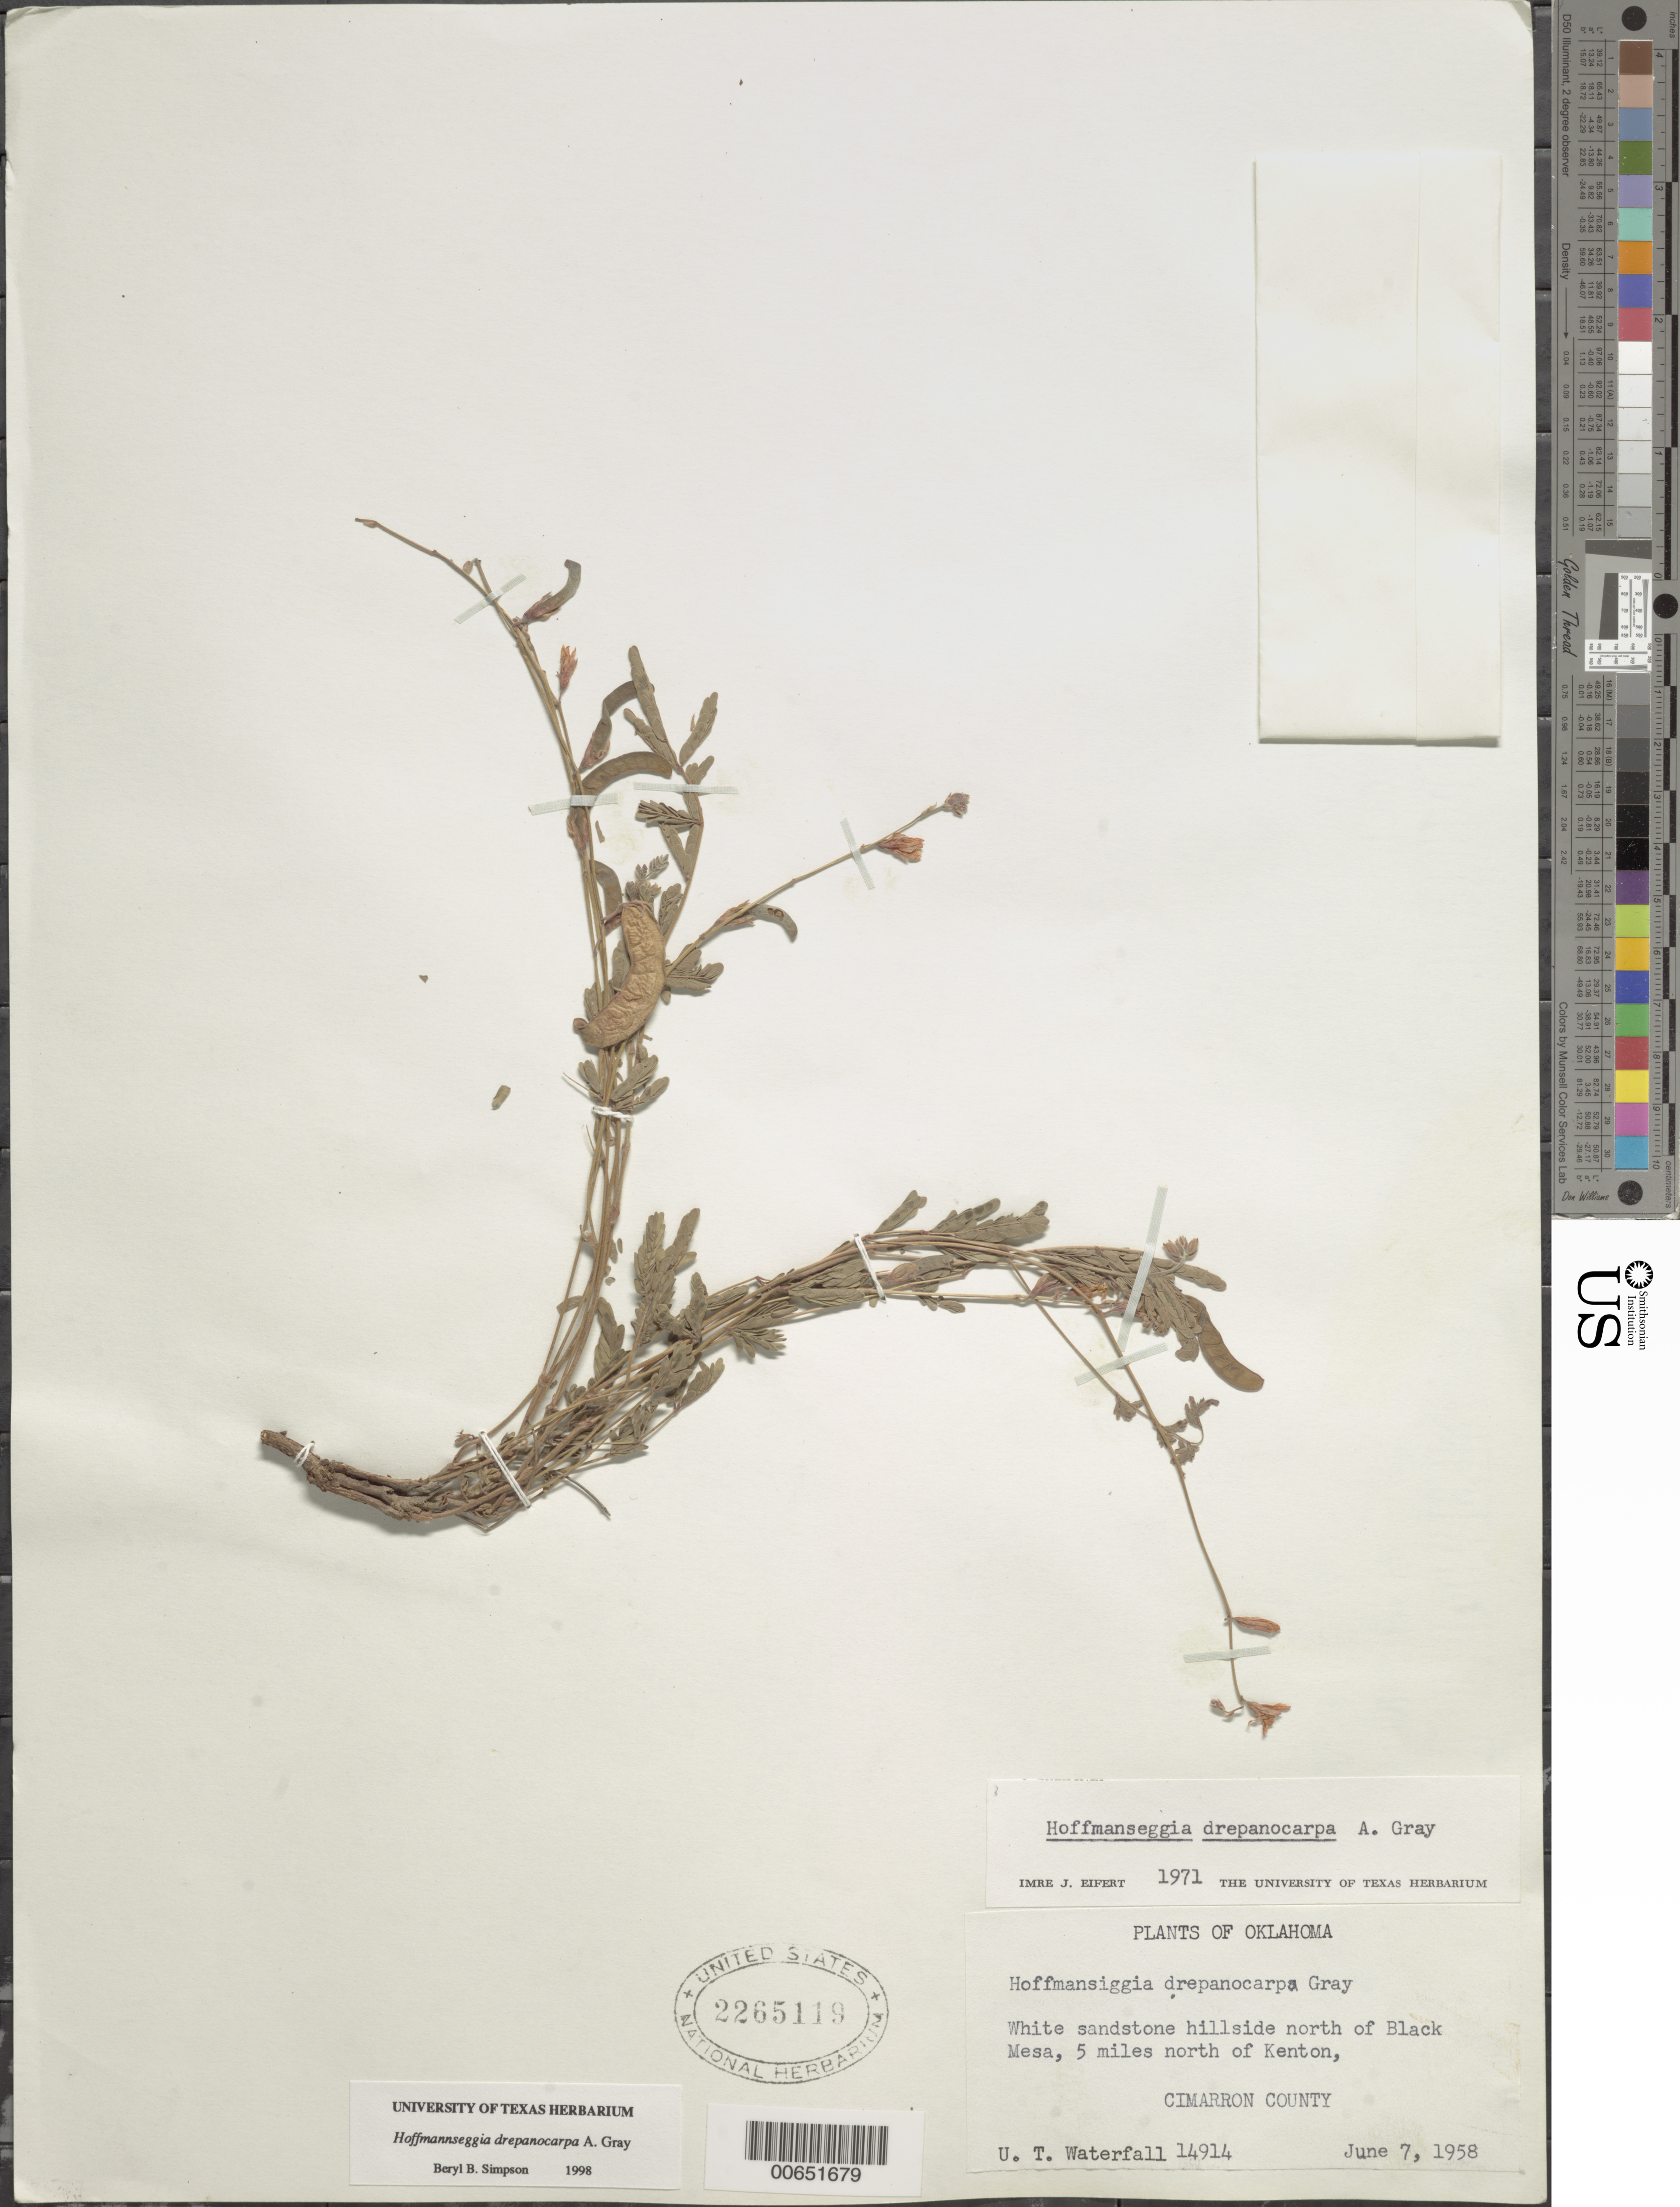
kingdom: Plantae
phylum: Tracheophyta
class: Magnoliopsida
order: Fabales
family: Fabaceae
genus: Hoffmannseggia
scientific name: Hoffmannseggia drepanocarpa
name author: A. Gray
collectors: U. T. Waterfall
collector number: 14914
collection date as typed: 07 Jun 1958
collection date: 1958-06-07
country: United States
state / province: Oklahoma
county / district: Cimarron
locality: North of Black Masa, N of Kenton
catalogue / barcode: US 2265119